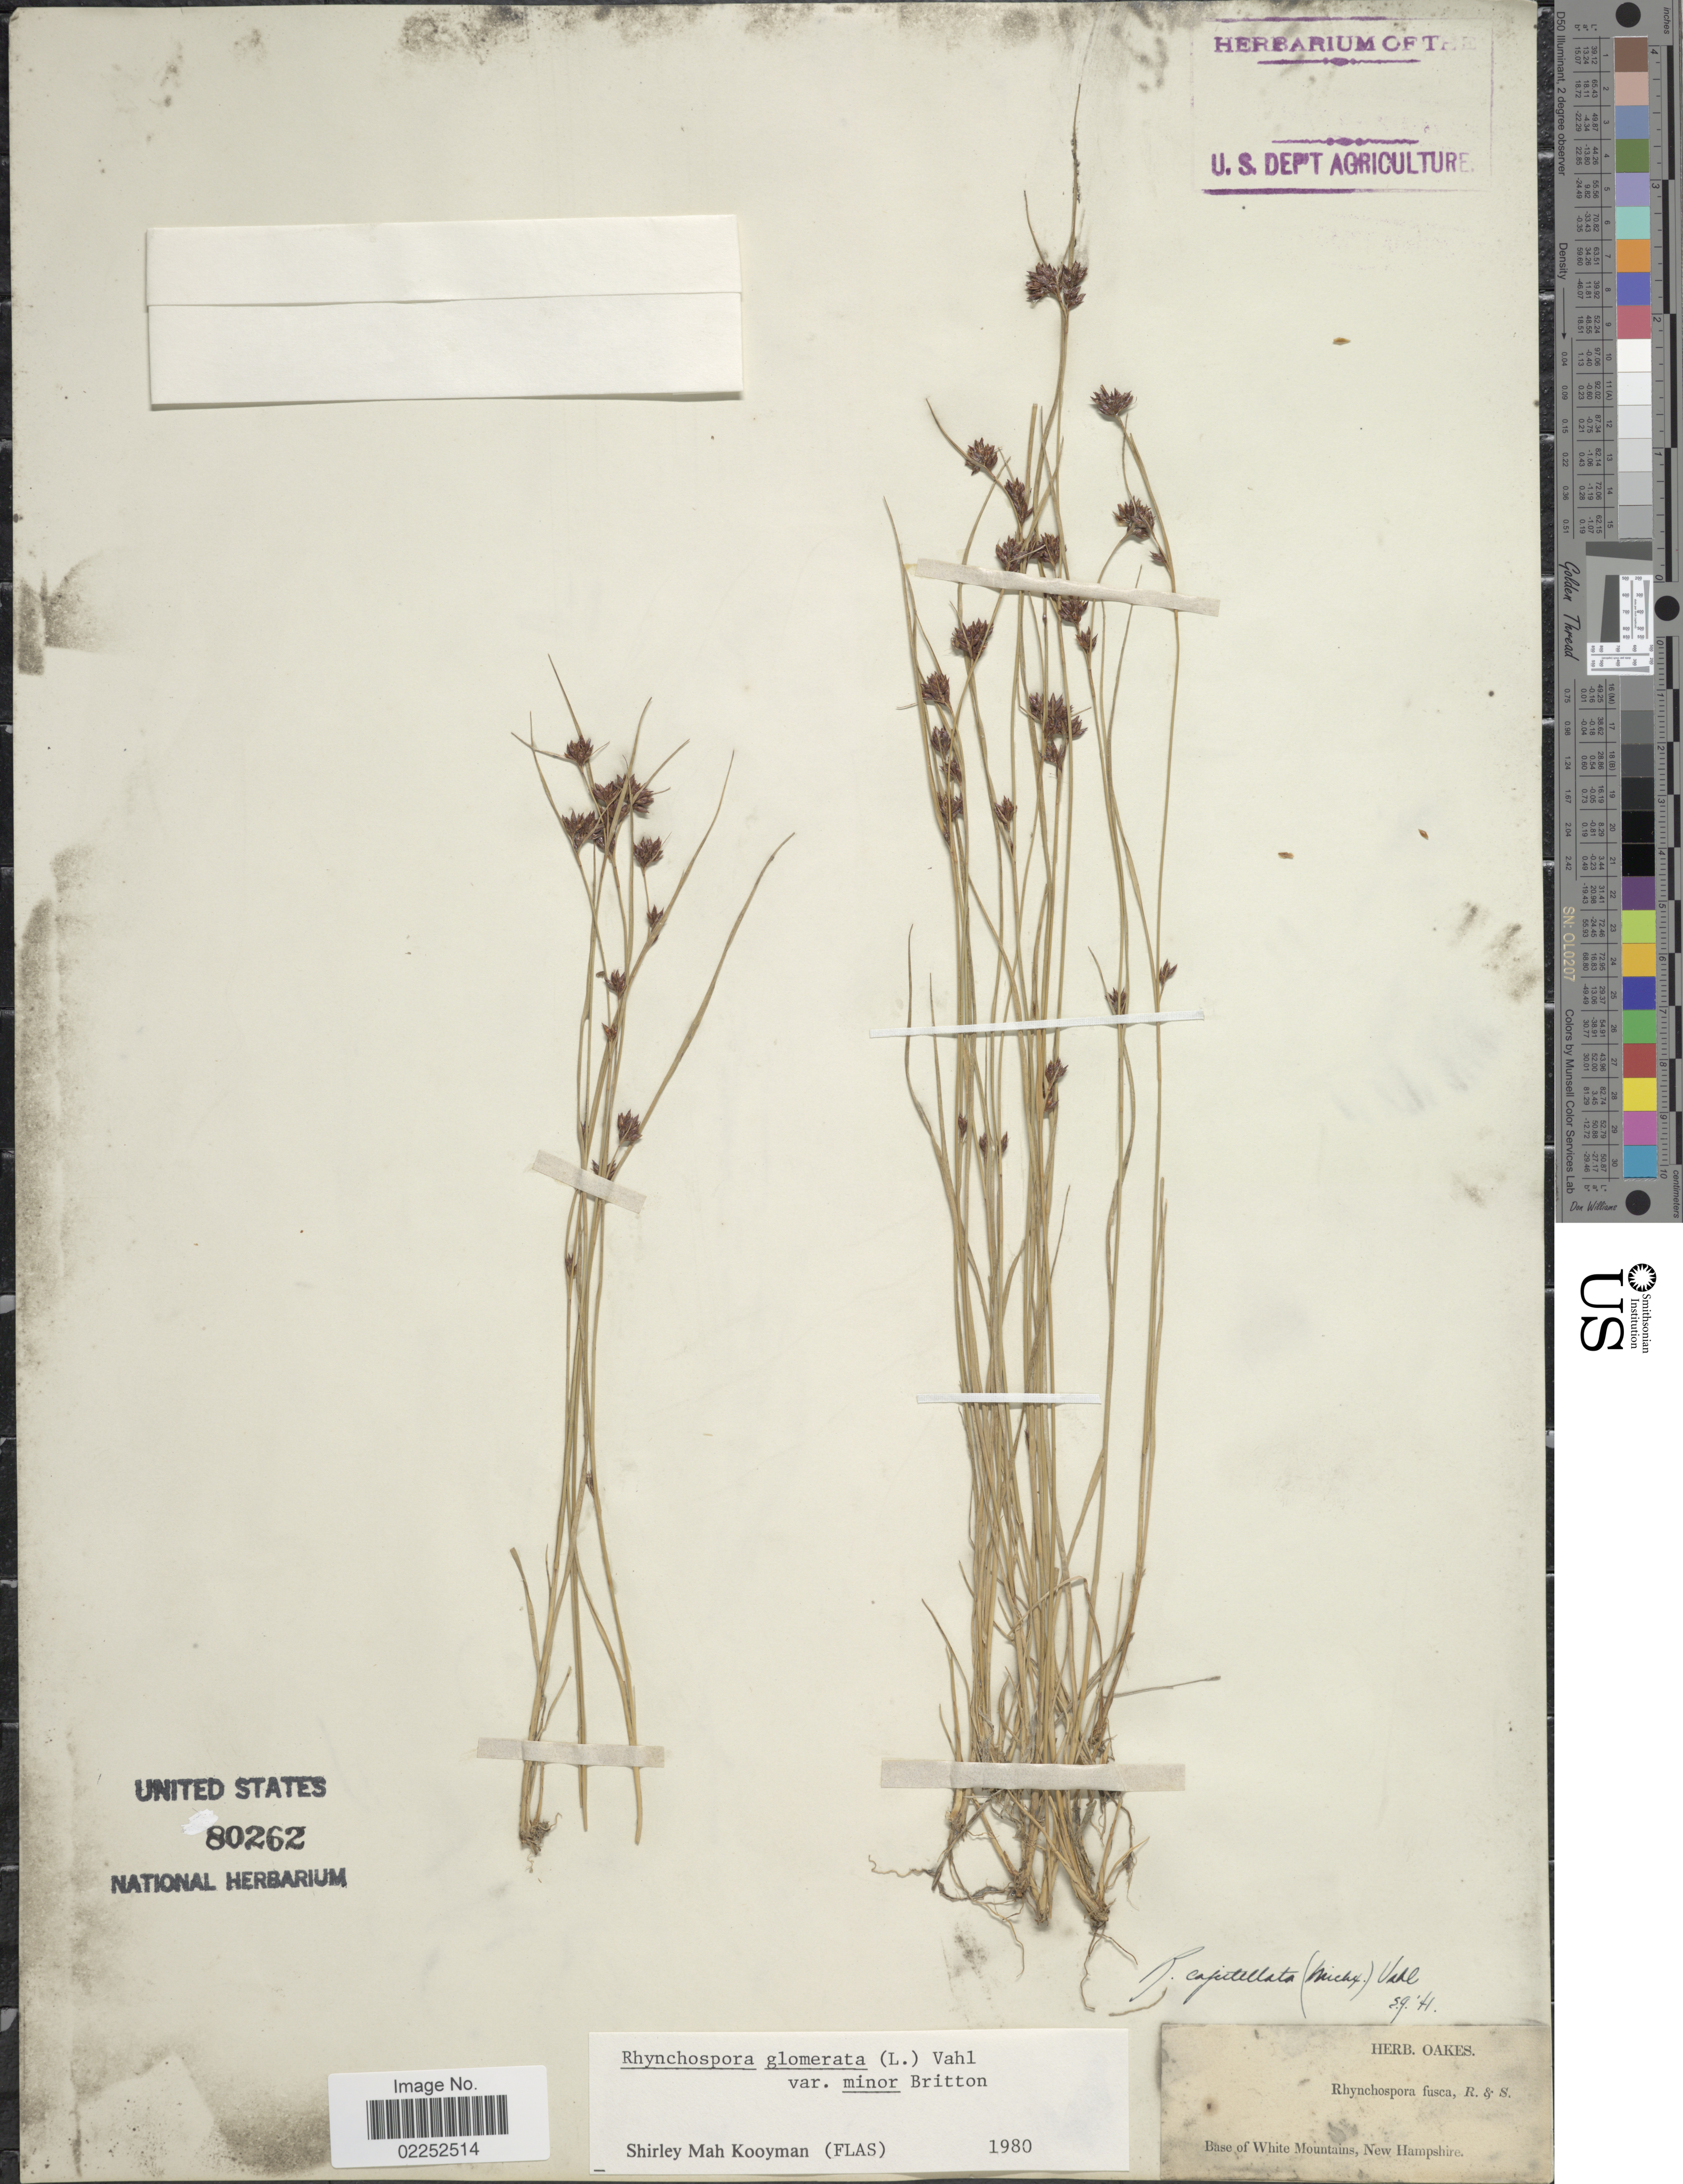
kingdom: Plantae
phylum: Tracheophyta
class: Liliopsida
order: Poales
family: Cyperaceae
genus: Rhynchospora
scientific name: Rhynchospora capitellata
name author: (Michx.) Vahl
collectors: ex herb. Oakes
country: United States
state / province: New Hampshire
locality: Base of White Mountains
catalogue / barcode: US 80262